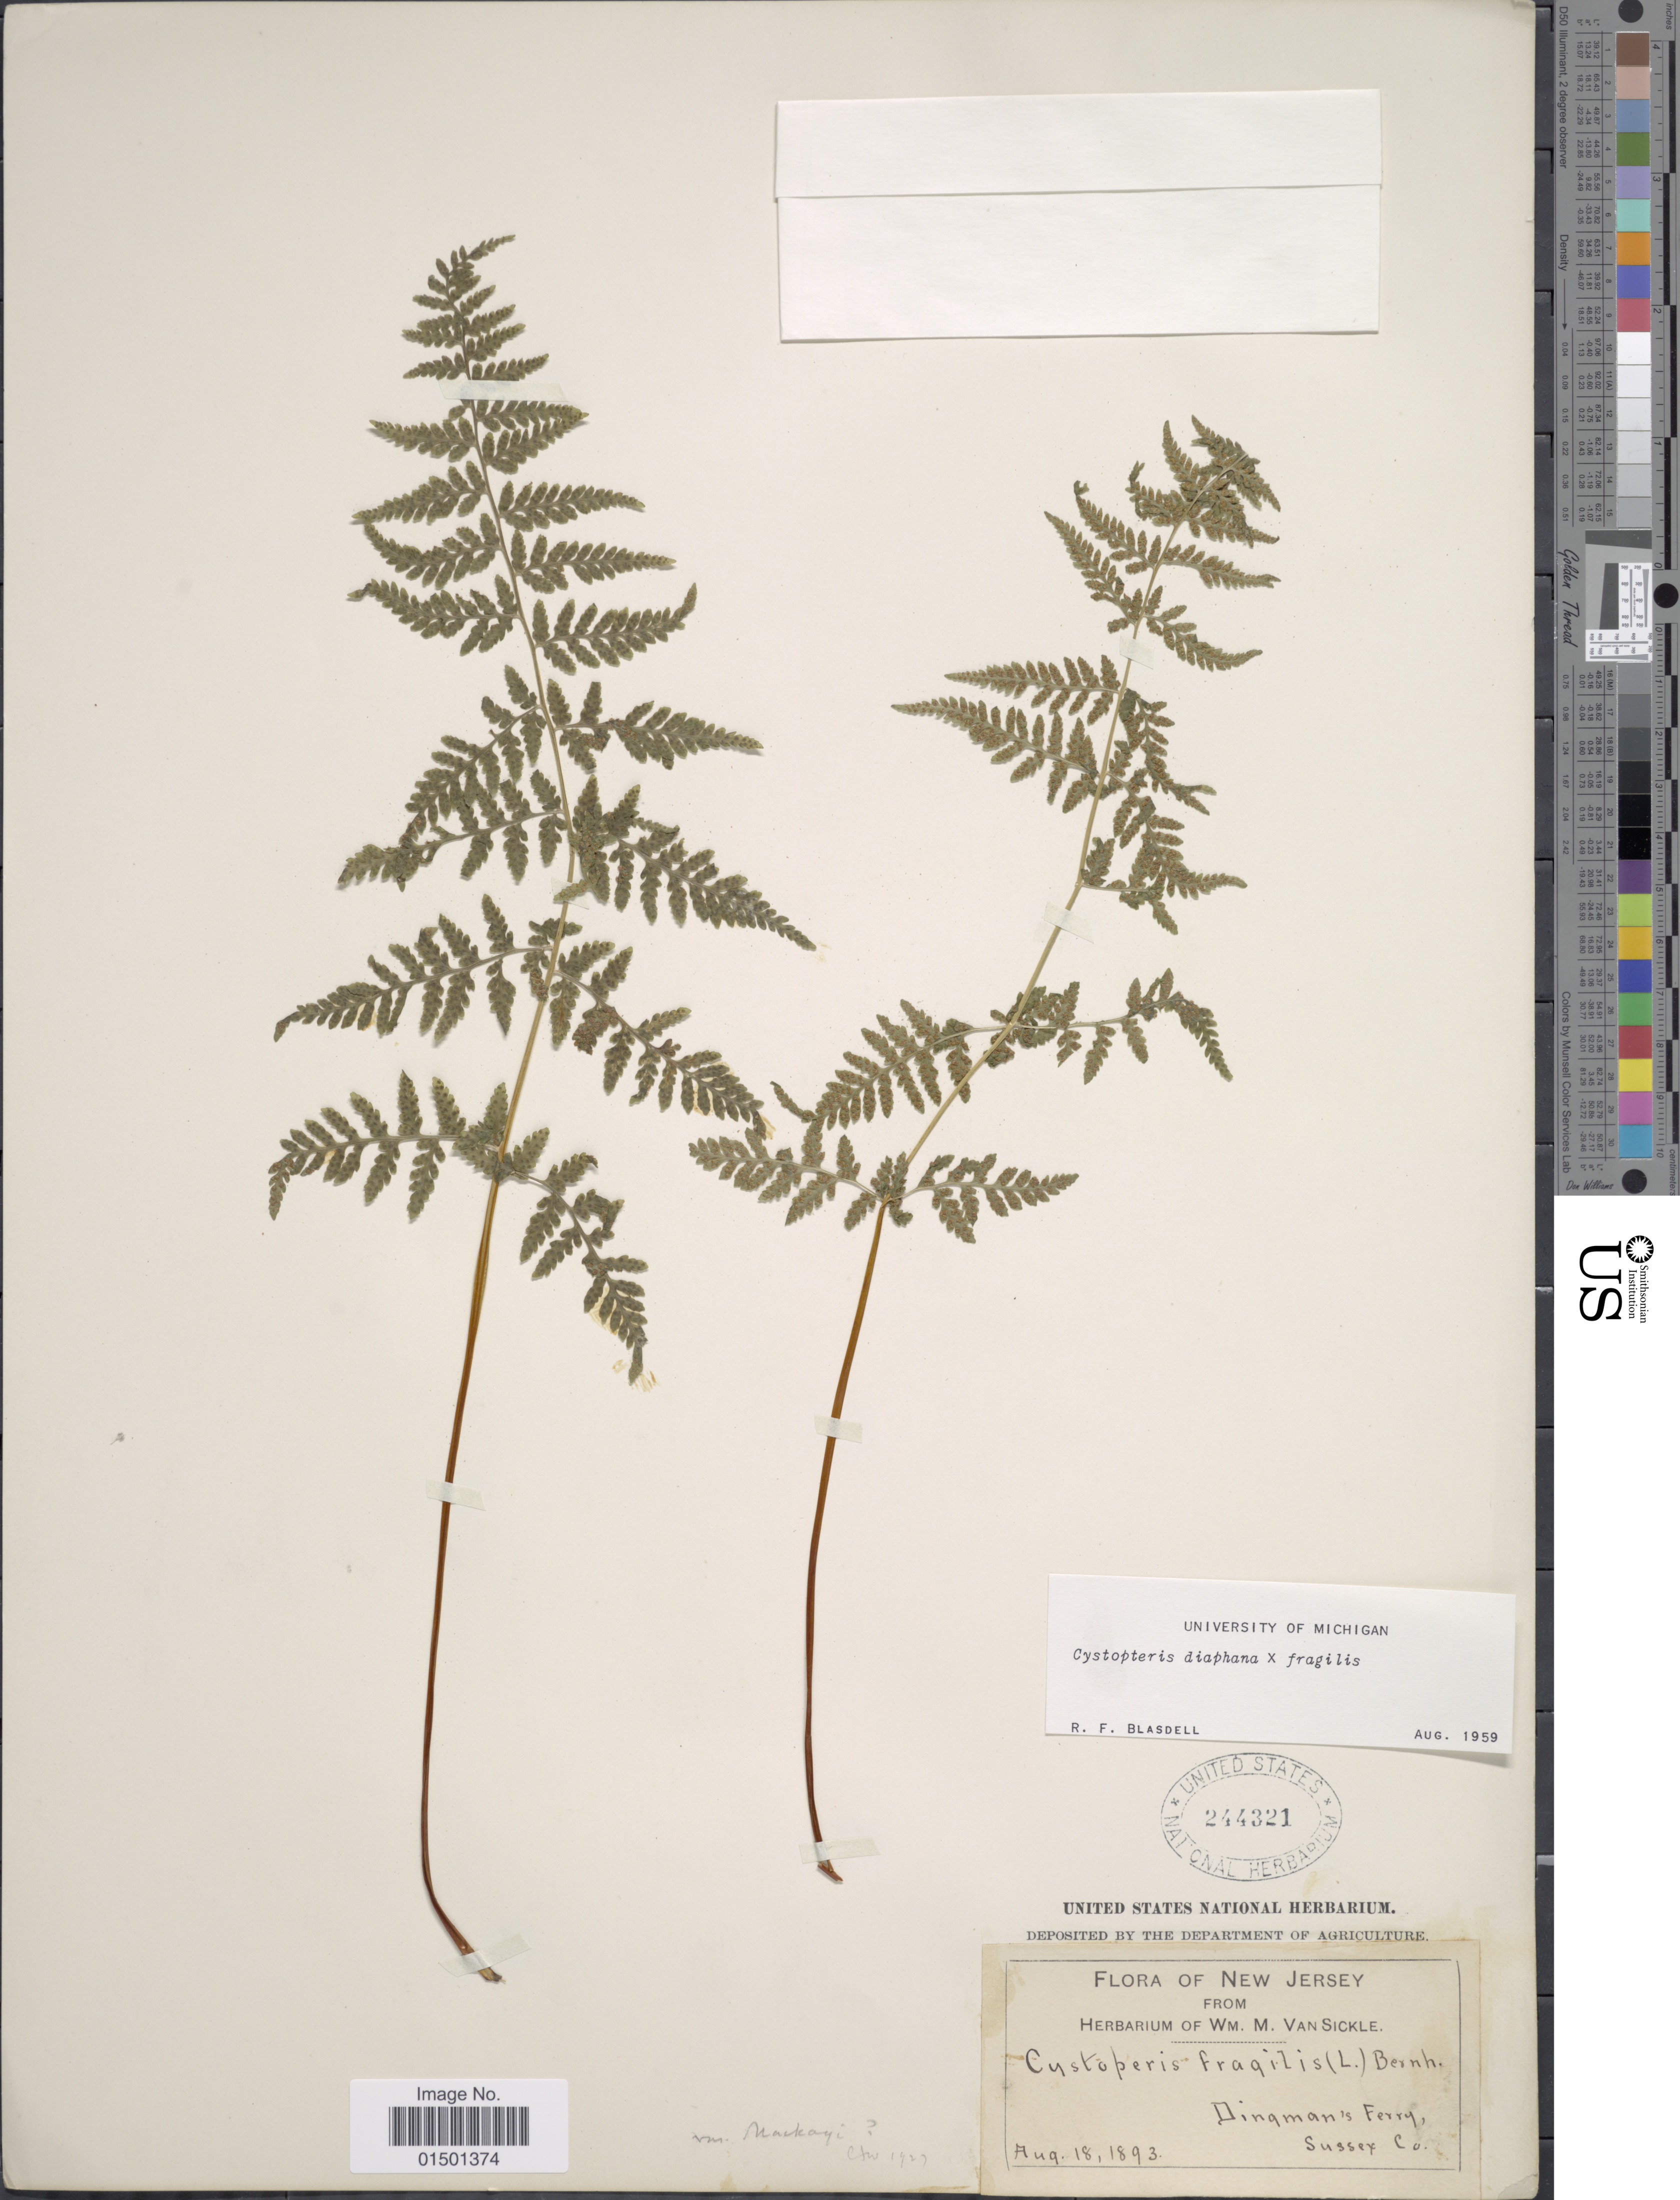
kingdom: Plantae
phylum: Tracheophyta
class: Polypodiopsida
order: Polypodiales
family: Cystopteridaceae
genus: Cystopteris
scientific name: Cystopteris diaphana x C. fragilis (L.) Bernh.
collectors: ex herb. Wm. M. Van Sickle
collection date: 1893-08-18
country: United States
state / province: New Jersey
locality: Digman's Ferry, Sussex Co.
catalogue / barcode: US 244321